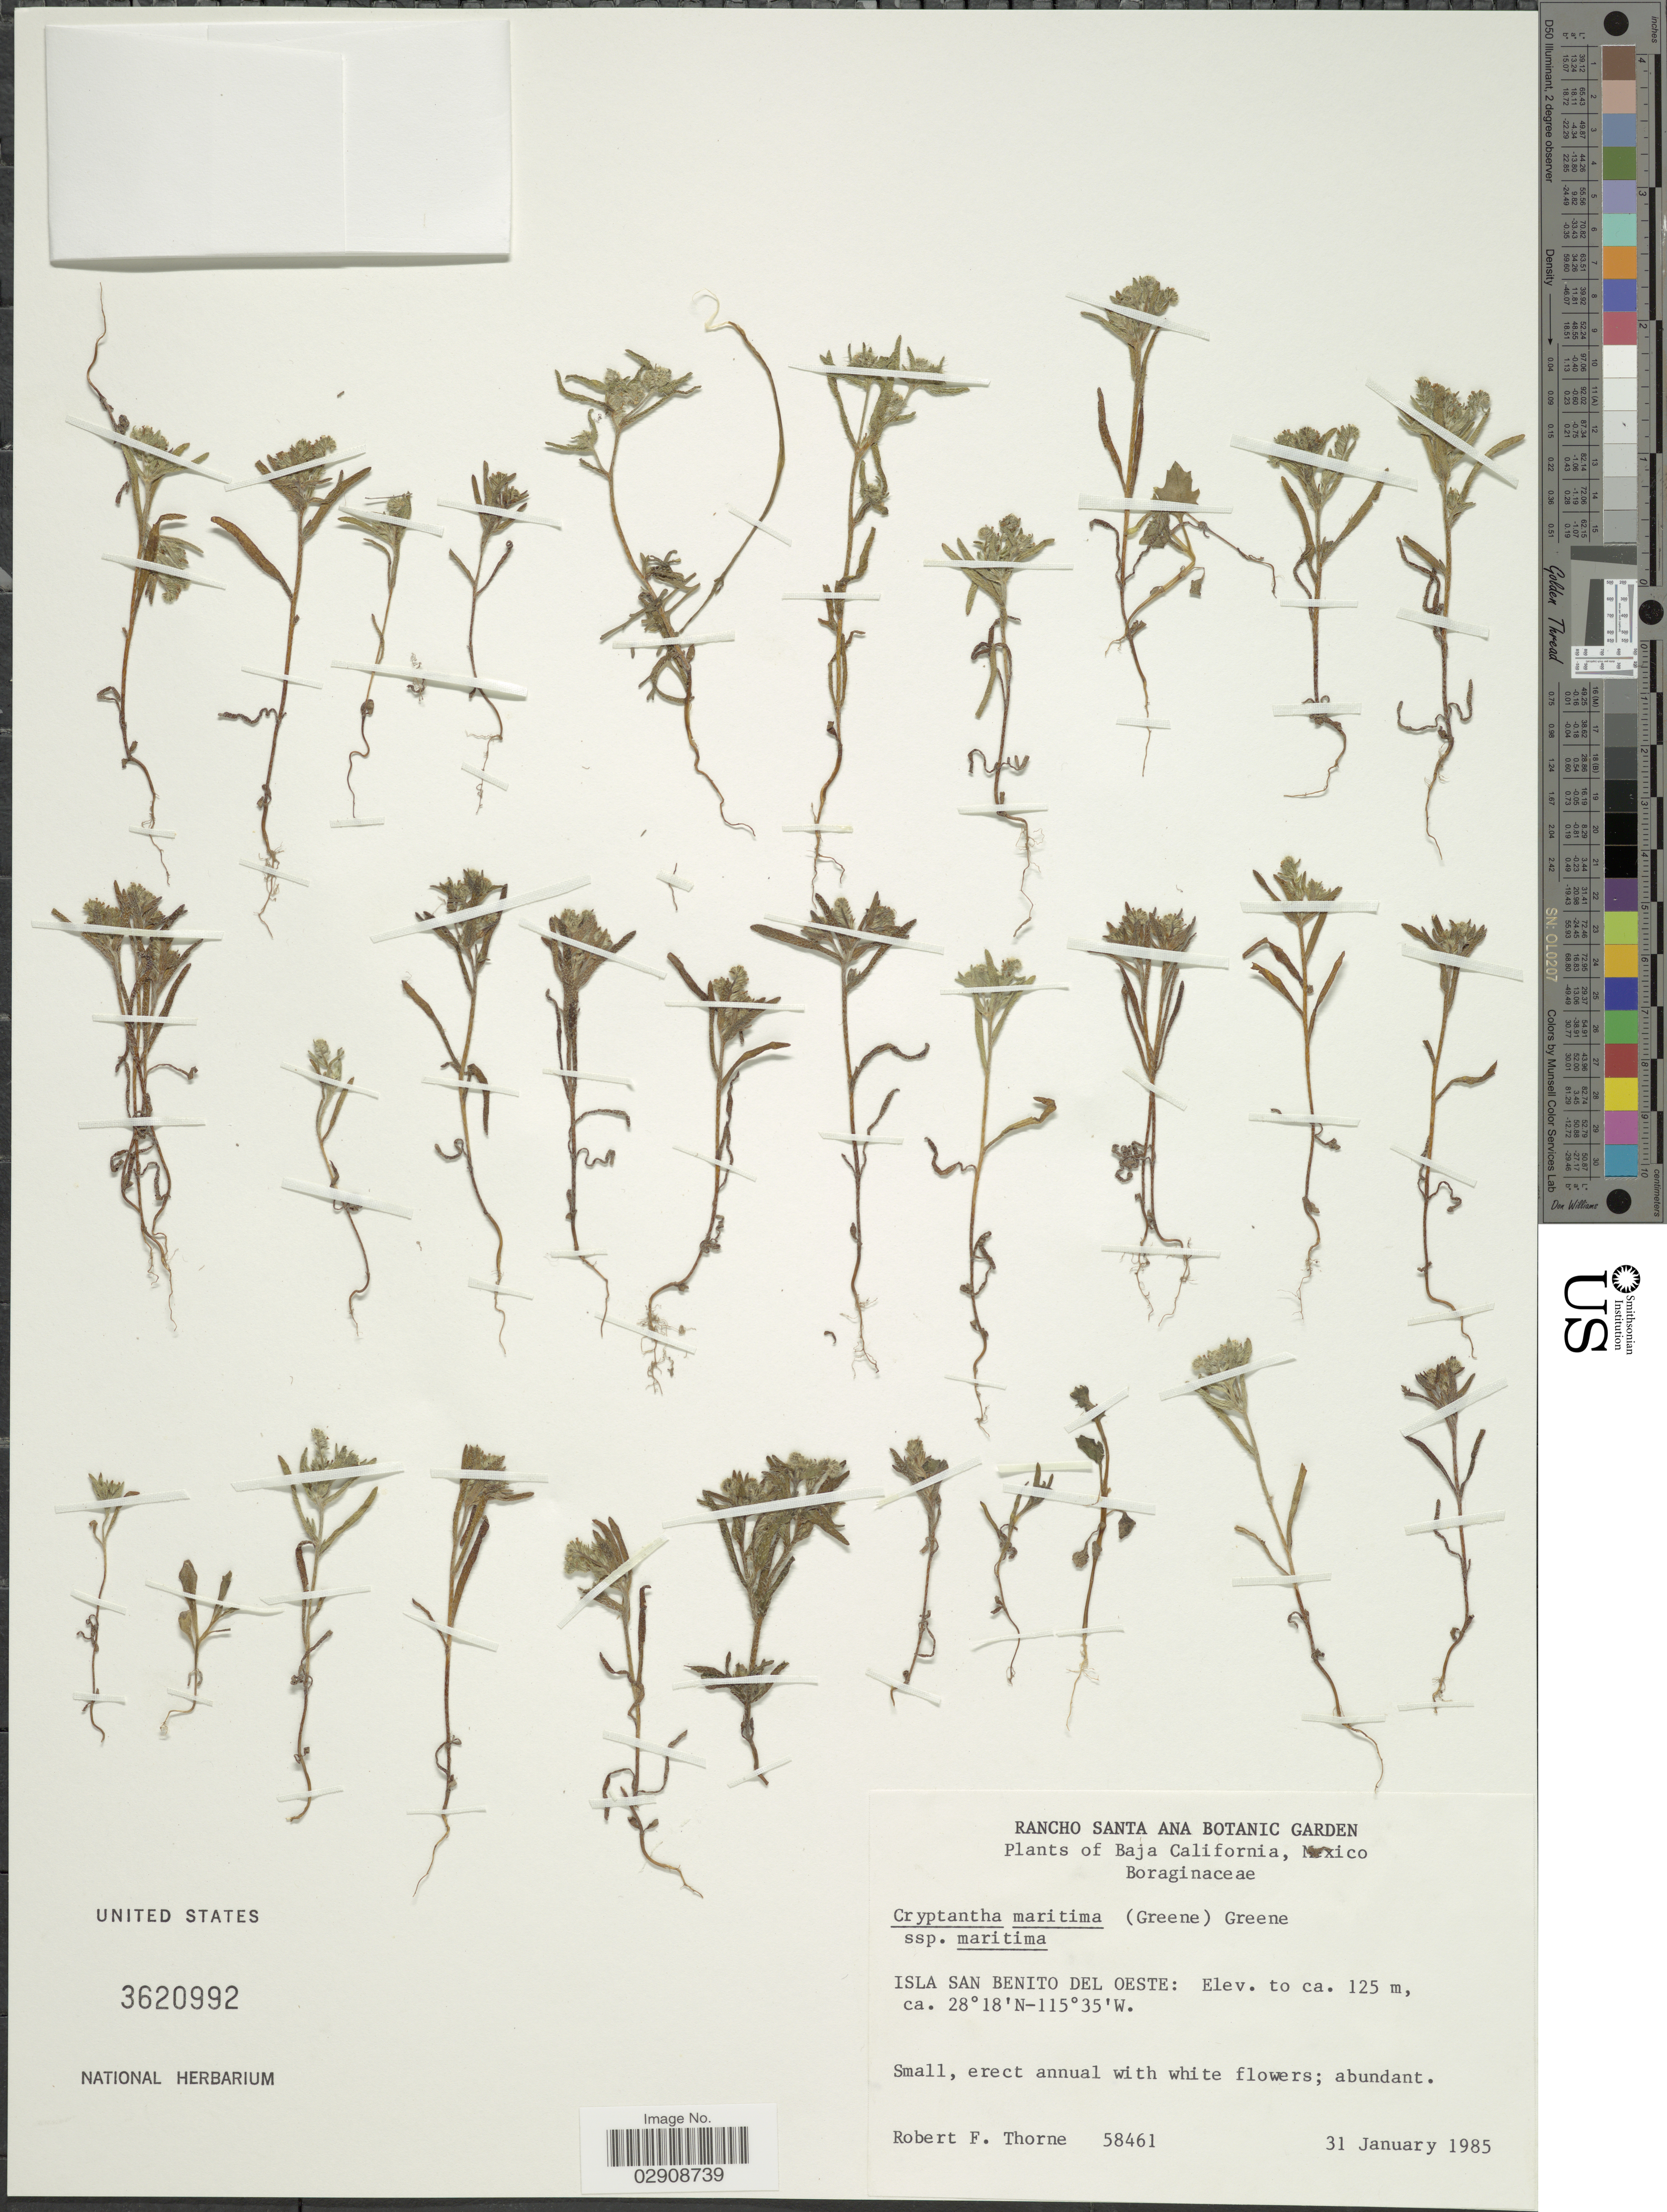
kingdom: Plantae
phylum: Tracheophyta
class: Magnoliopsida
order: Boraginales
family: Boraginaceae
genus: Cryptantha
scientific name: Cryptantha maritima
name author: (Greene) Greene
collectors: R. F. Thorne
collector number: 58461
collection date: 1985-01-31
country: Mexico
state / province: Baja California Norte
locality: Isla San Benito del Oeste.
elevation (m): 125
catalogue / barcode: US 3620992